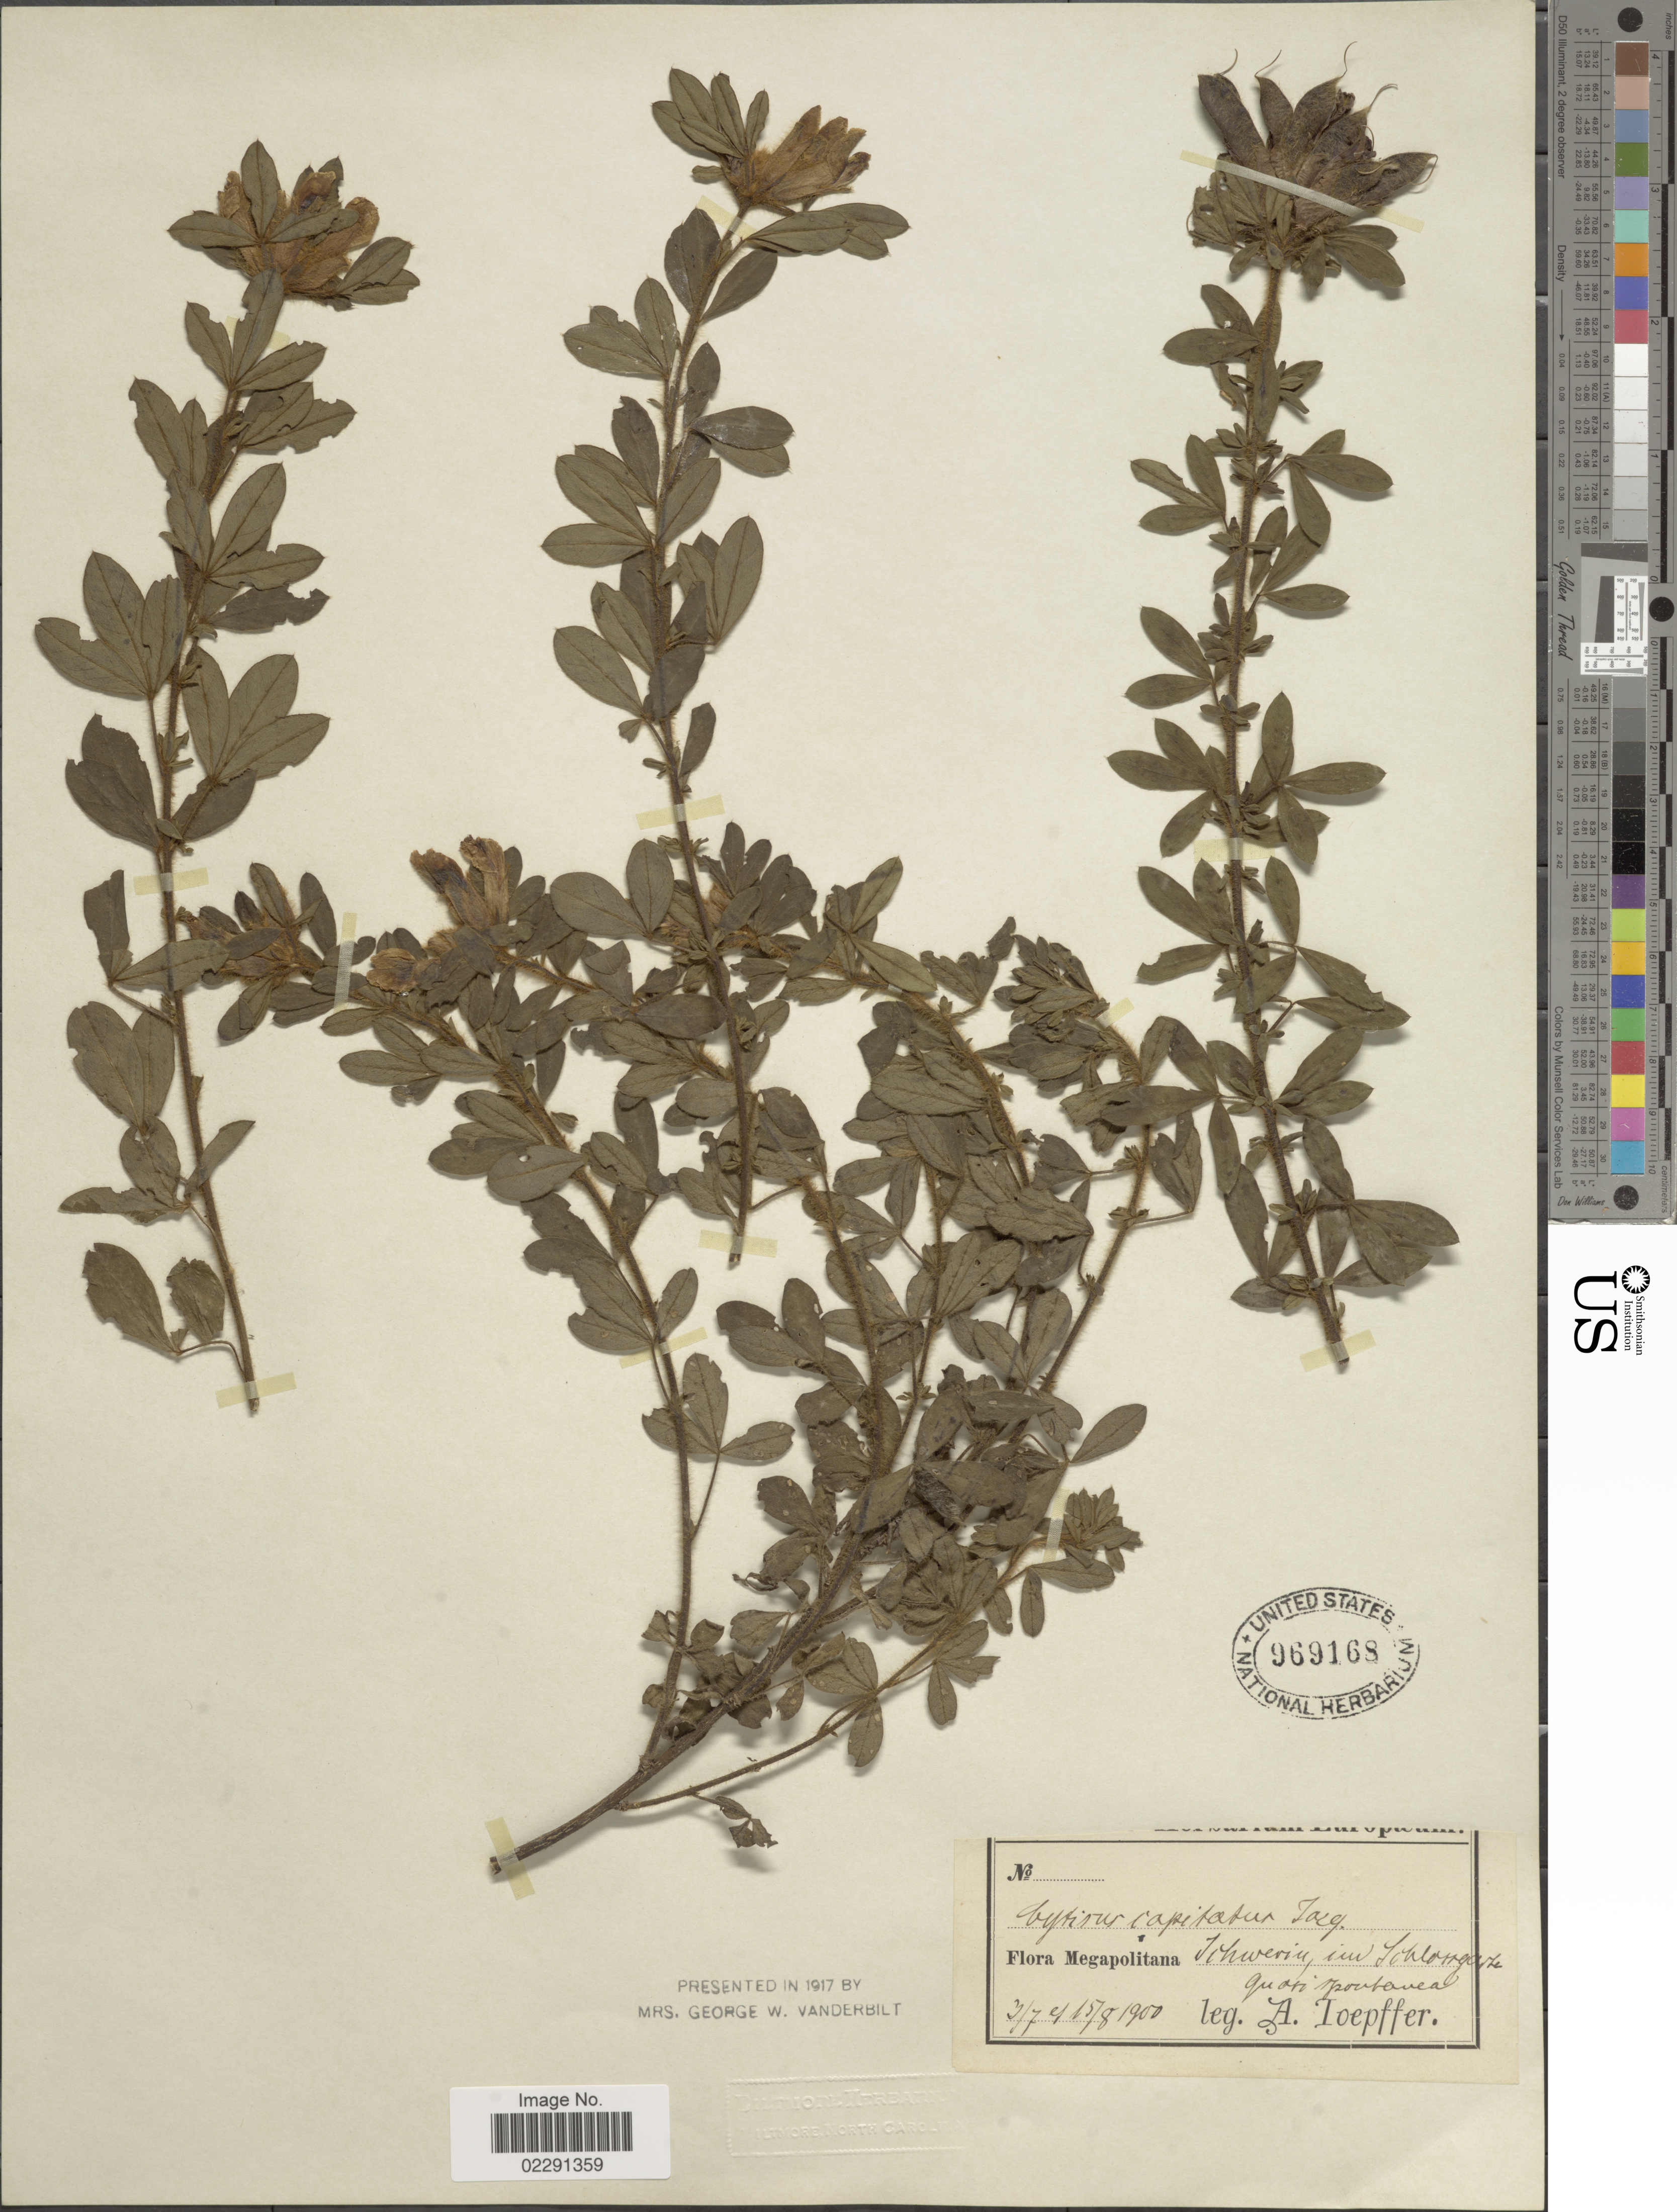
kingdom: Plantae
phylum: Tracheophyta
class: Magnoliopsida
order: Fabales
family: Fabaceae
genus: Cytisus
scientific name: Cytisus hirsutus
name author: L.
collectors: A. Toepffer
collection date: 1900-07-03/1900-08-15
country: Germany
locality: Megapolitana, Schwerin, im Schloneitz quasi pontaveal. [interpreted]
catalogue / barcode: US 969168